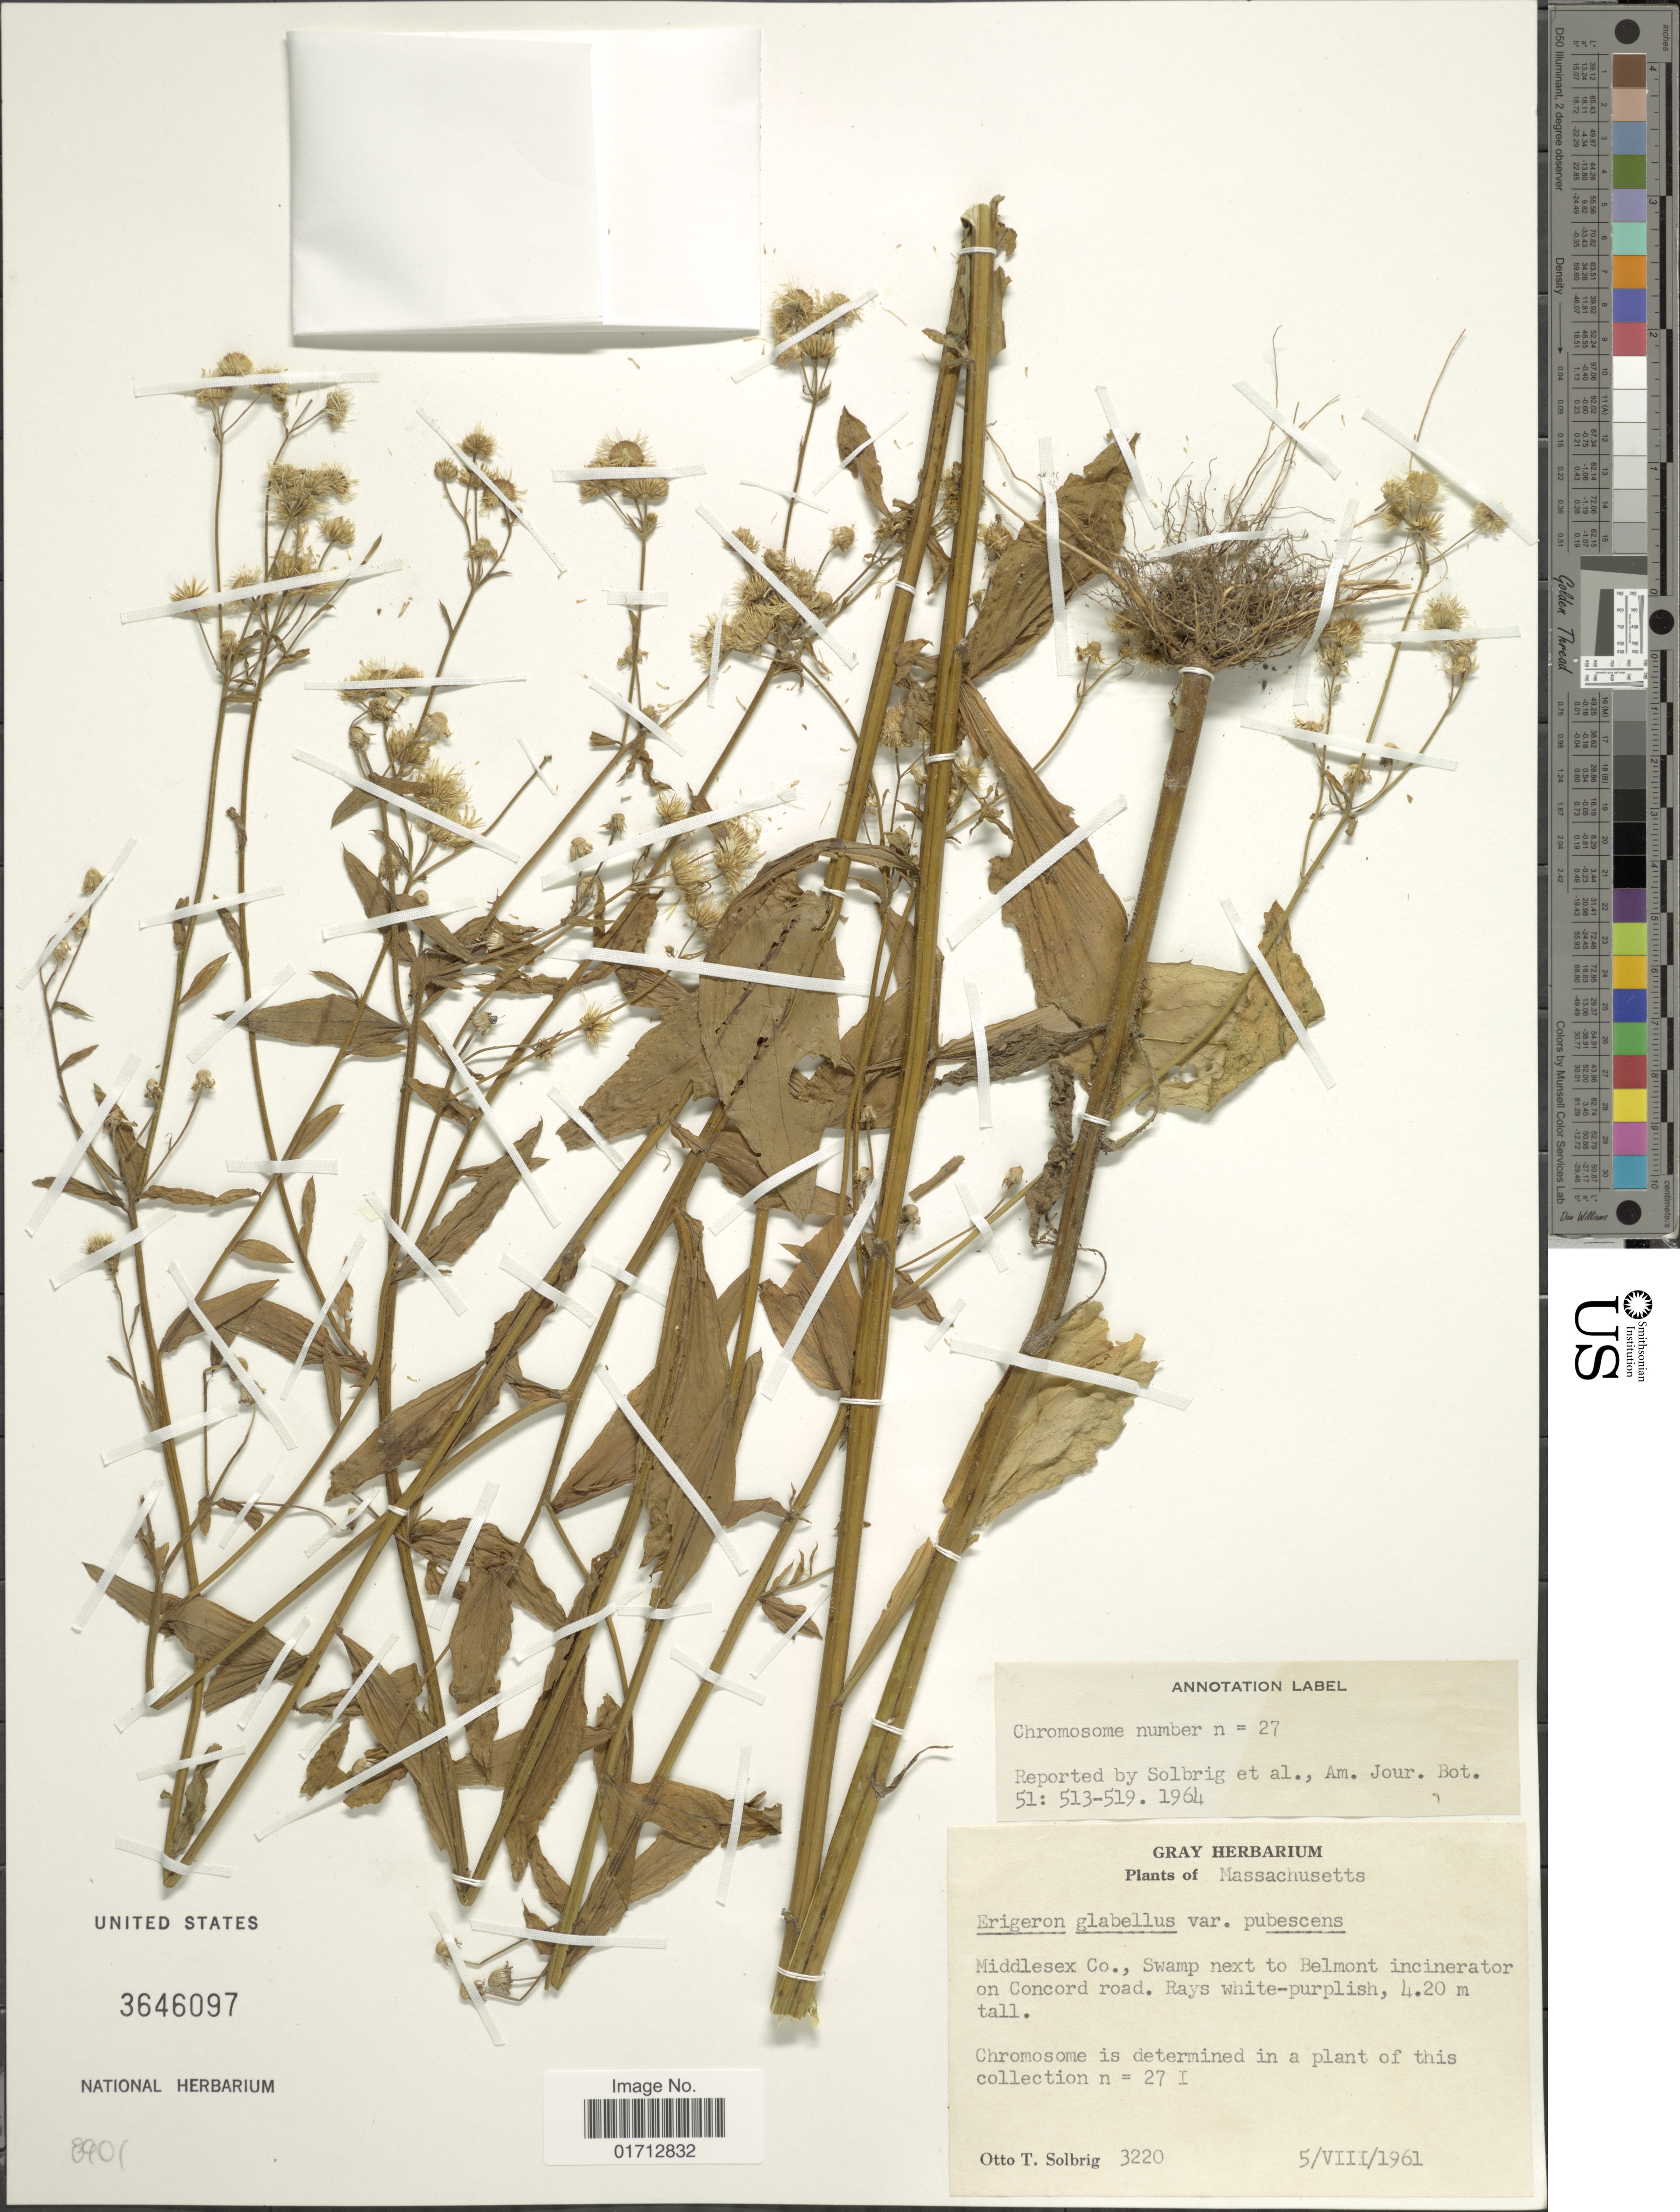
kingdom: Plantae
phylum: Tracheophyta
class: Magnoliopsida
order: Asterales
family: Asteraceae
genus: Erigeron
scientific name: Erigeron glabellus subsp. pubescens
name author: (Hook.) Cronq.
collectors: O. T. Solbrig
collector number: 3220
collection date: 1961-08-05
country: United States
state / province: Massachusetts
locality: Middlesex Co., Swamp next to to Belmont incinerator on Concord road.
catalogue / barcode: US 3646097